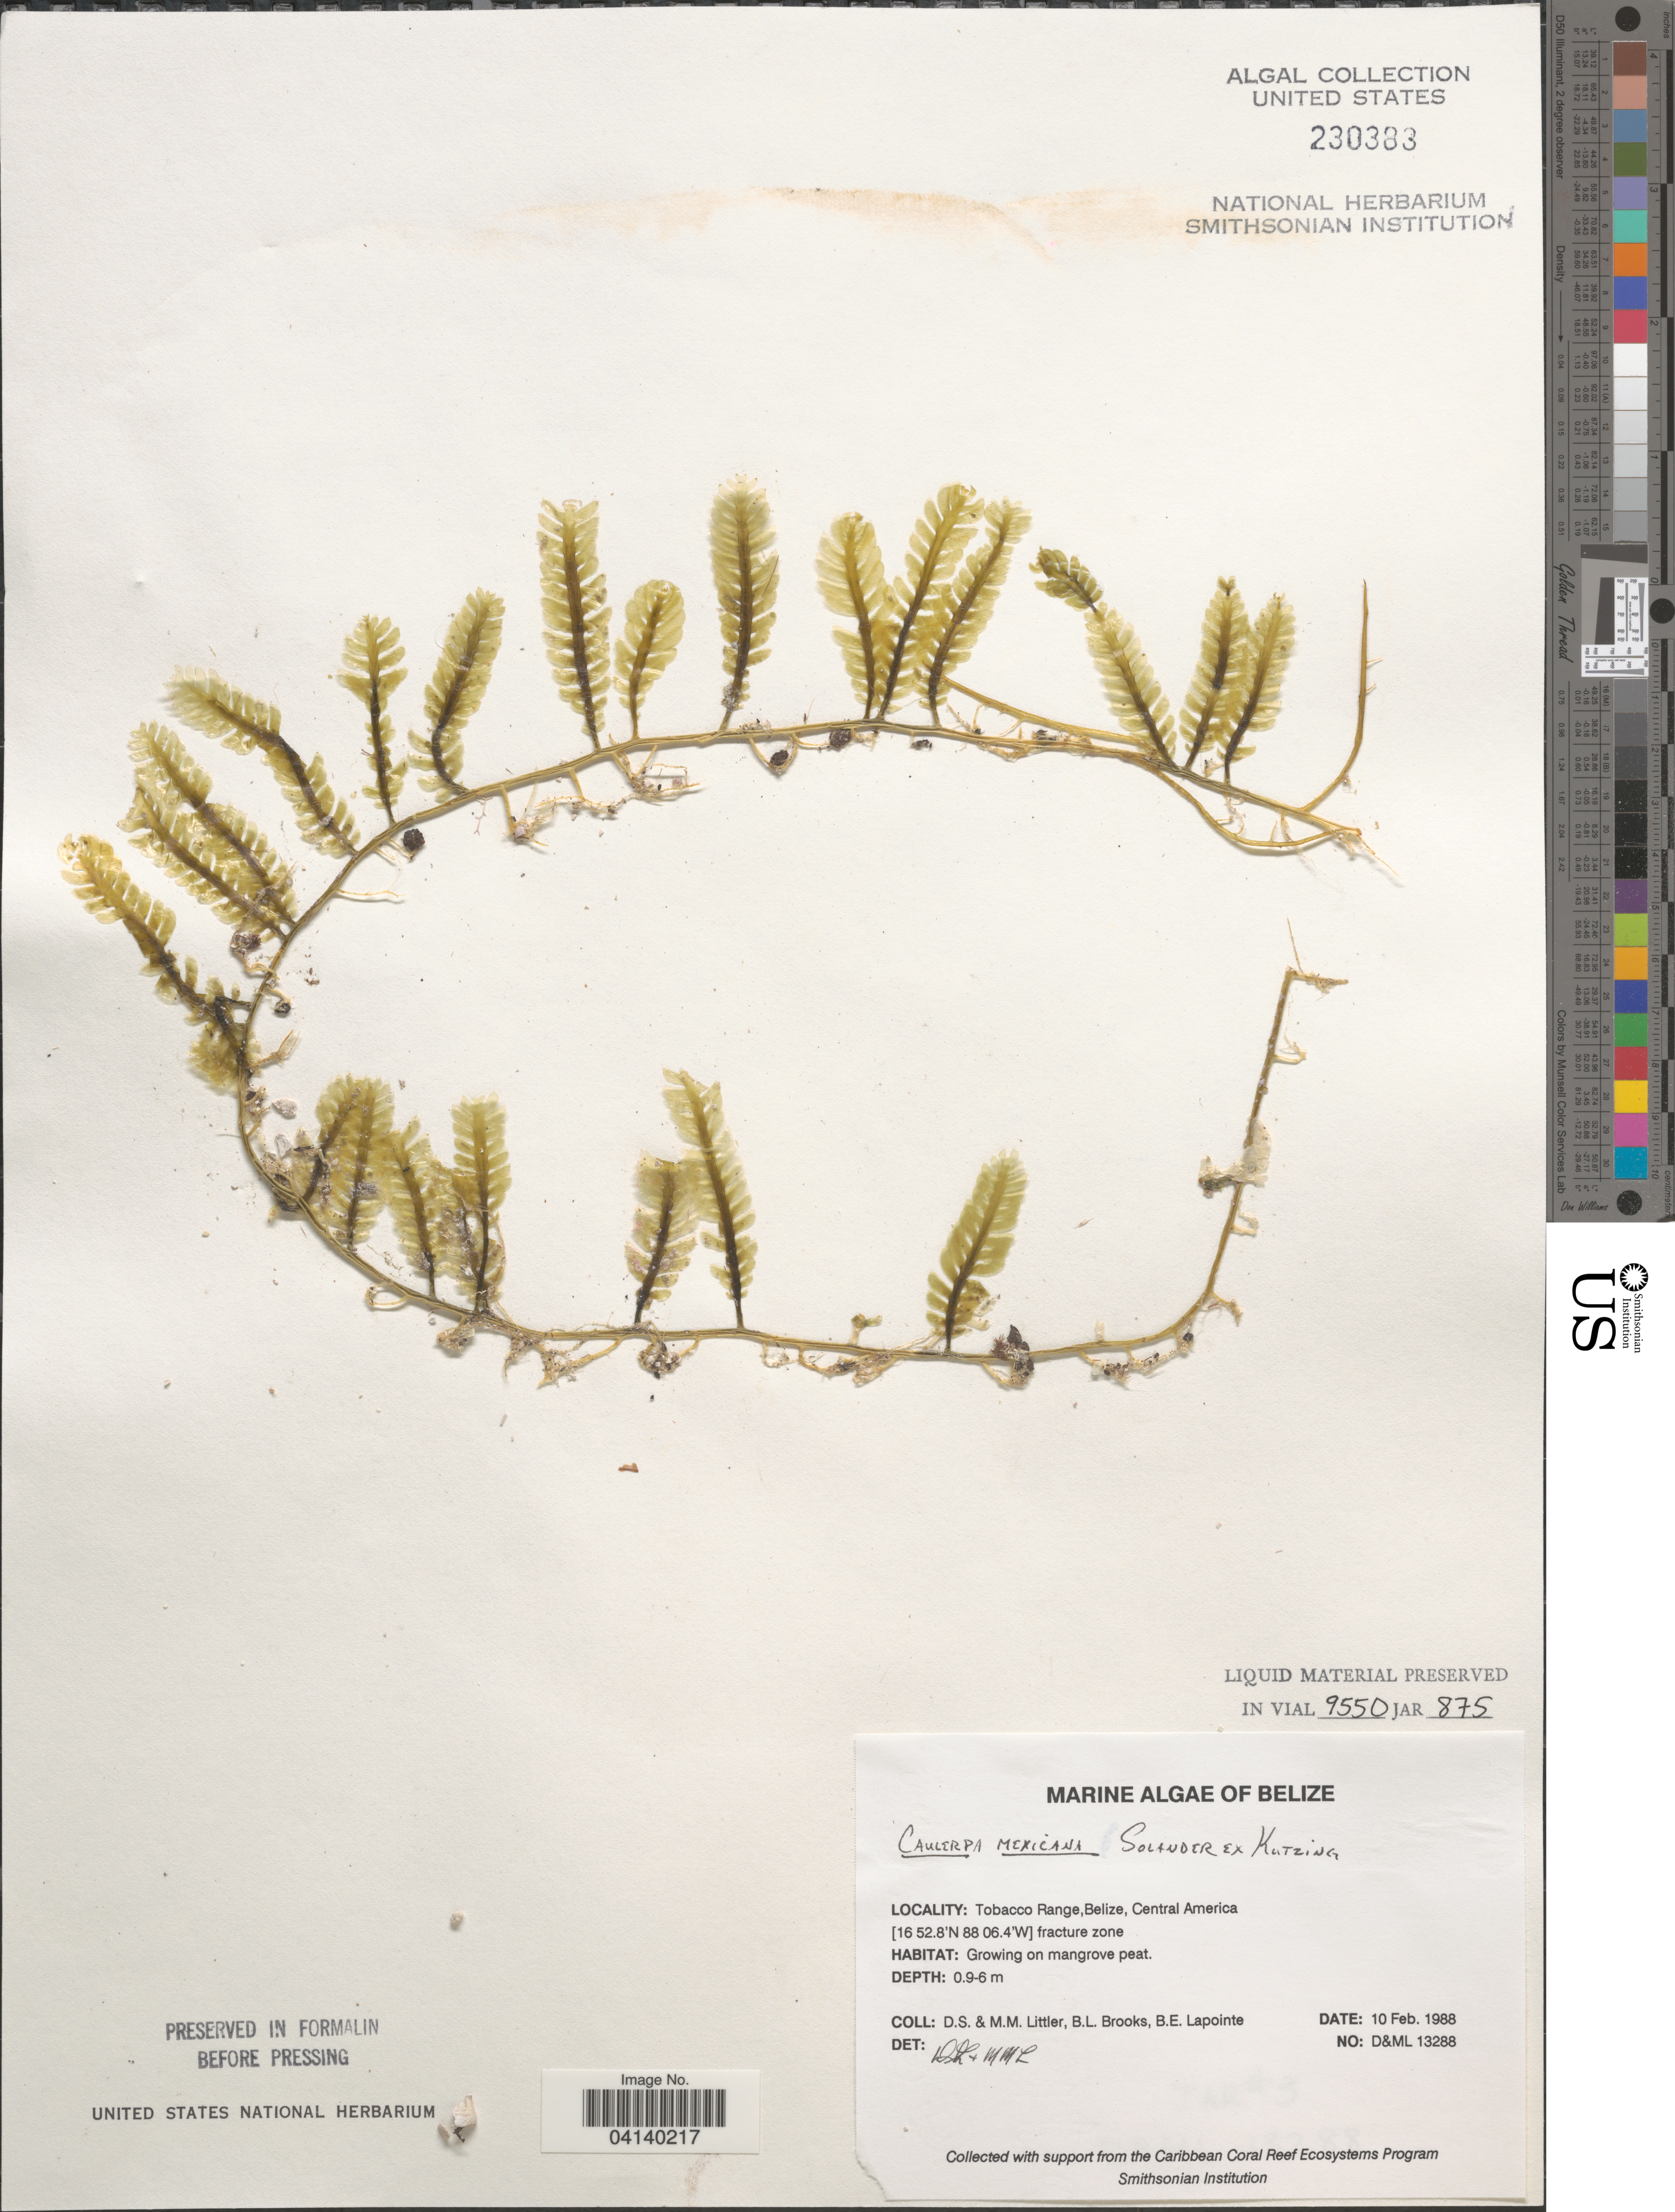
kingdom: Plantae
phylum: Chlorophyta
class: Ulvophyceae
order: Bryopsidales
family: Caulerpaceae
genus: Caulerpa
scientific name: Caulerpa mexicana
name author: Sond. ex Kütz.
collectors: D. S. Littler, B. Brooks & B. Lapointe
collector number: D&ML13288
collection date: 1988-02-10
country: Belize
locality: Tobacco Range.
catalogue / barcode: US 230383